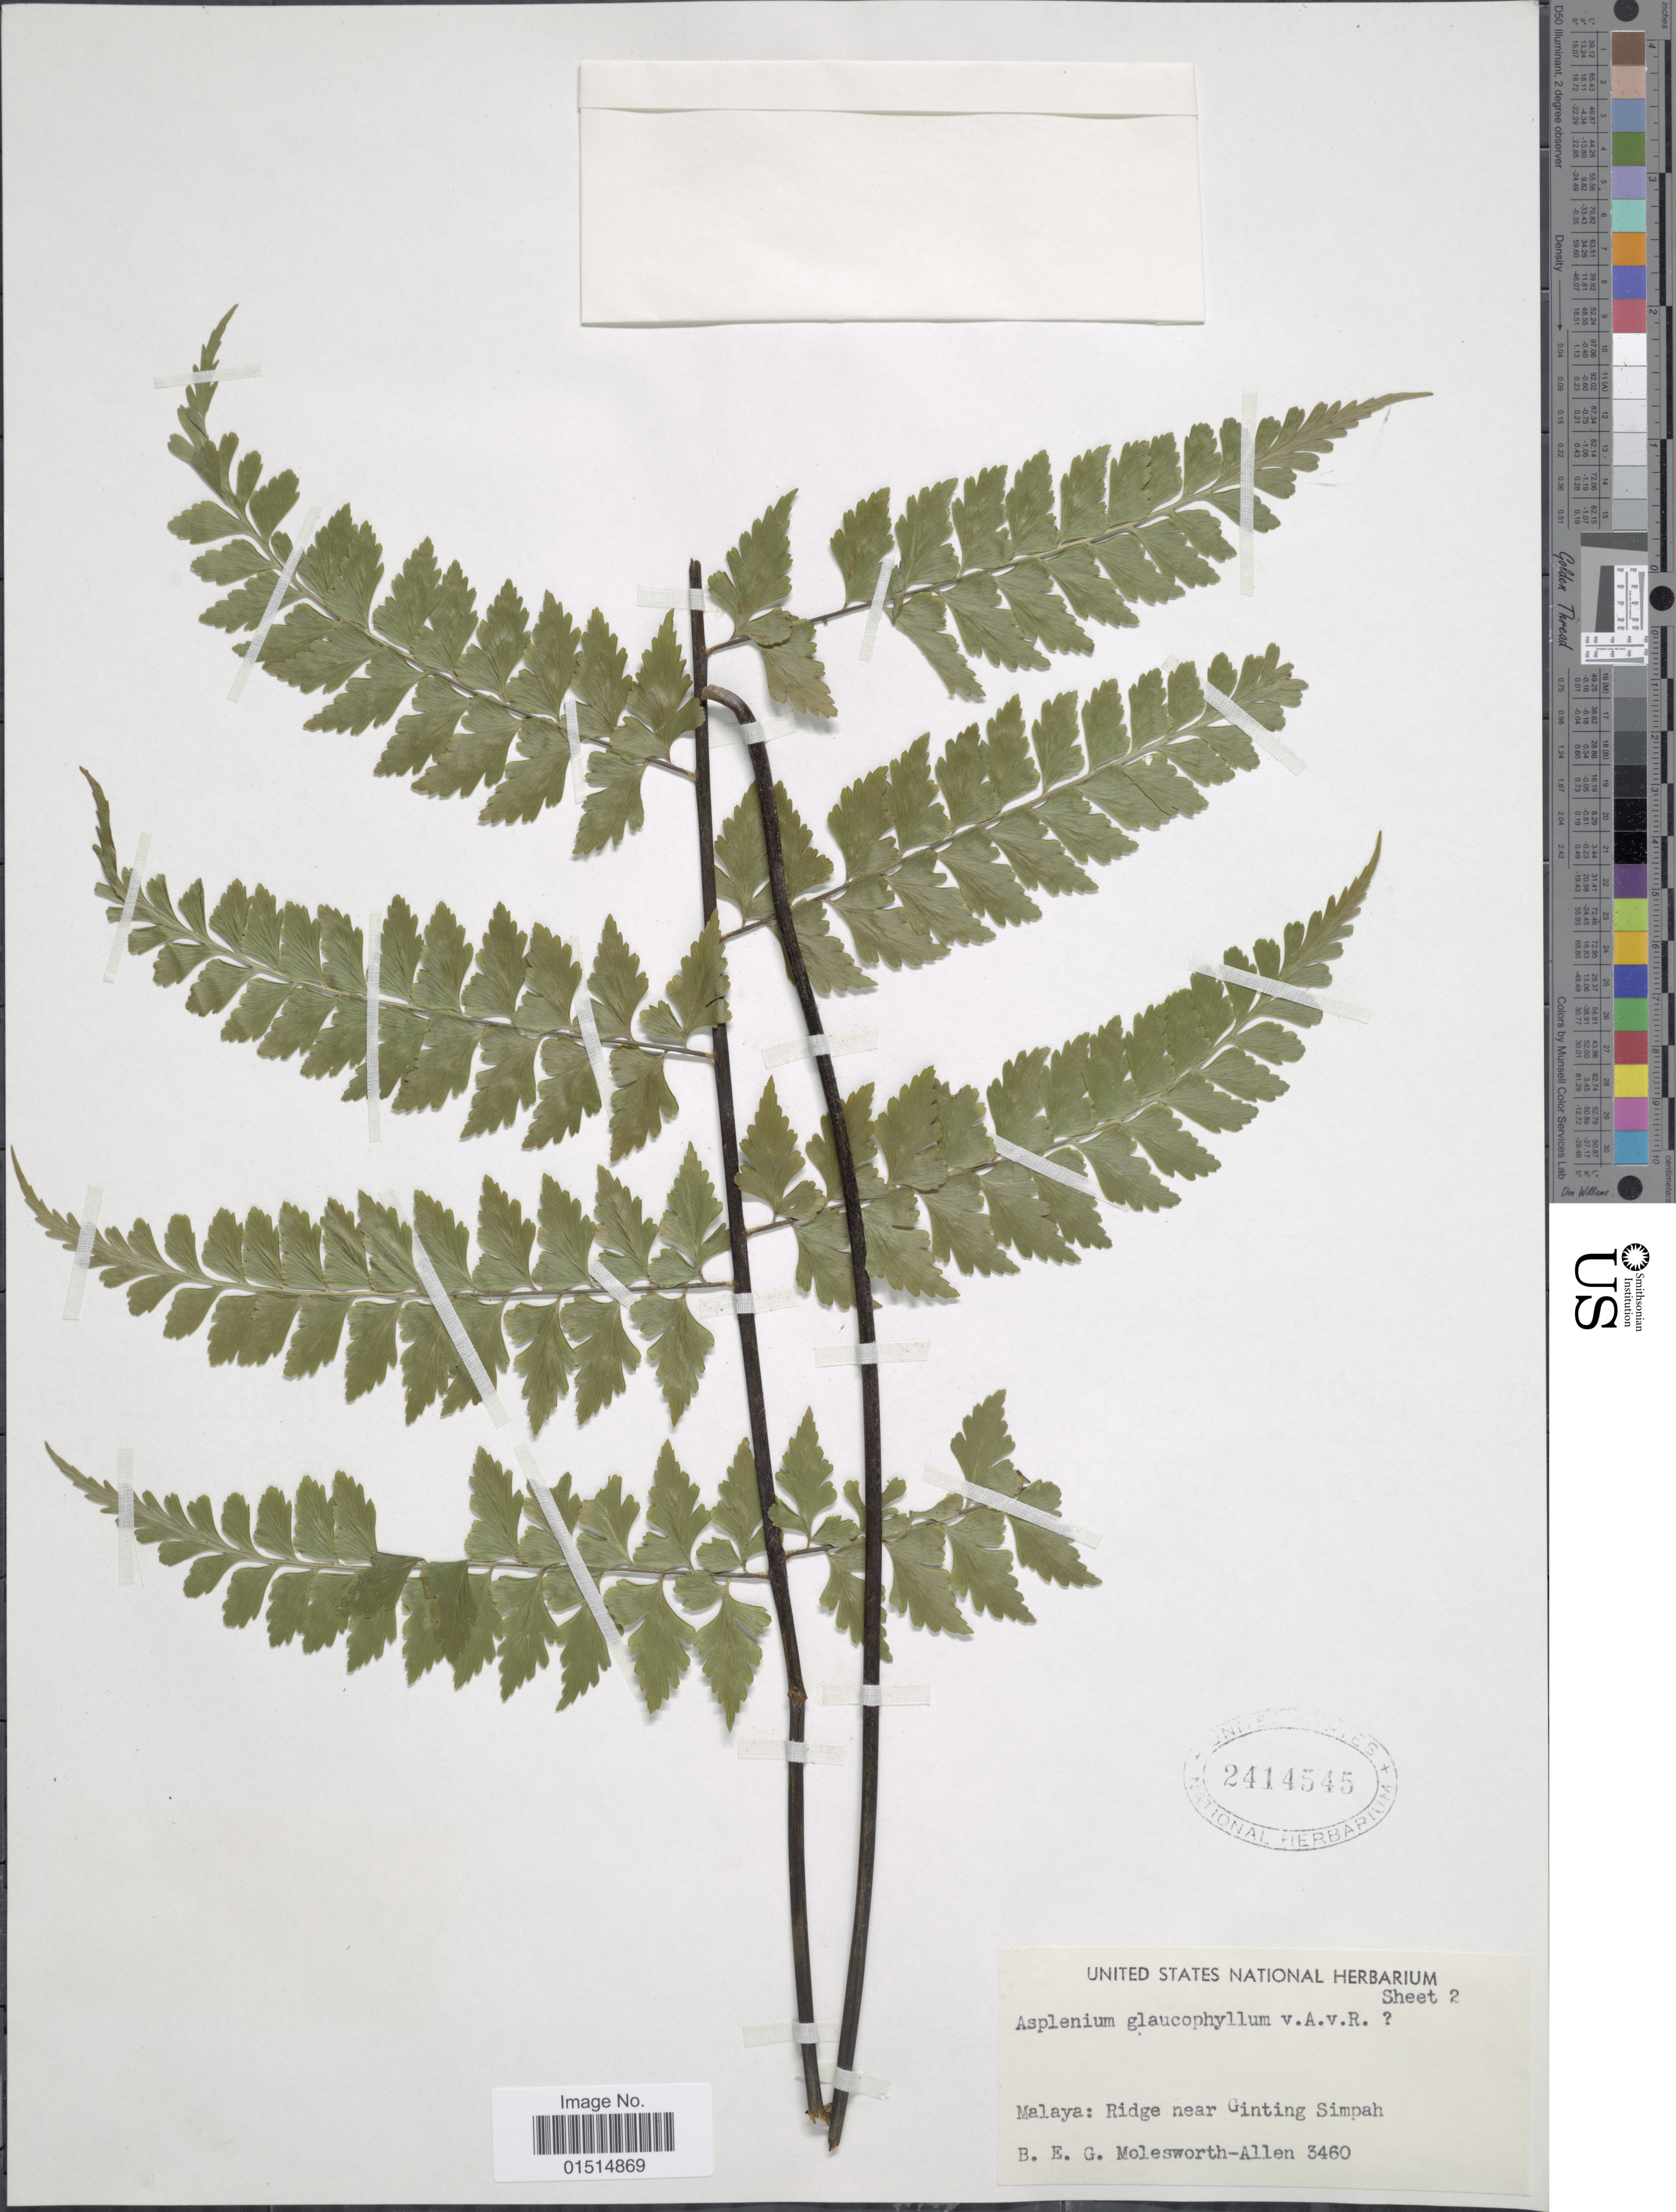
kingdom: Plantae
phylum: Tracheophyta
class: Polypodiopsida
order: Polypodiales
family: Aspleniaceae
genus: Asplenium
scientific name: Asplenium glaucophyllum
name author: Alderw.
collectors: B. E. G. Molesworth-Allen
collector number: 3460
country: Malaysia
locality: Malaya: Ridge near Ginting Simpah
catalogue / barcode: US 2414545